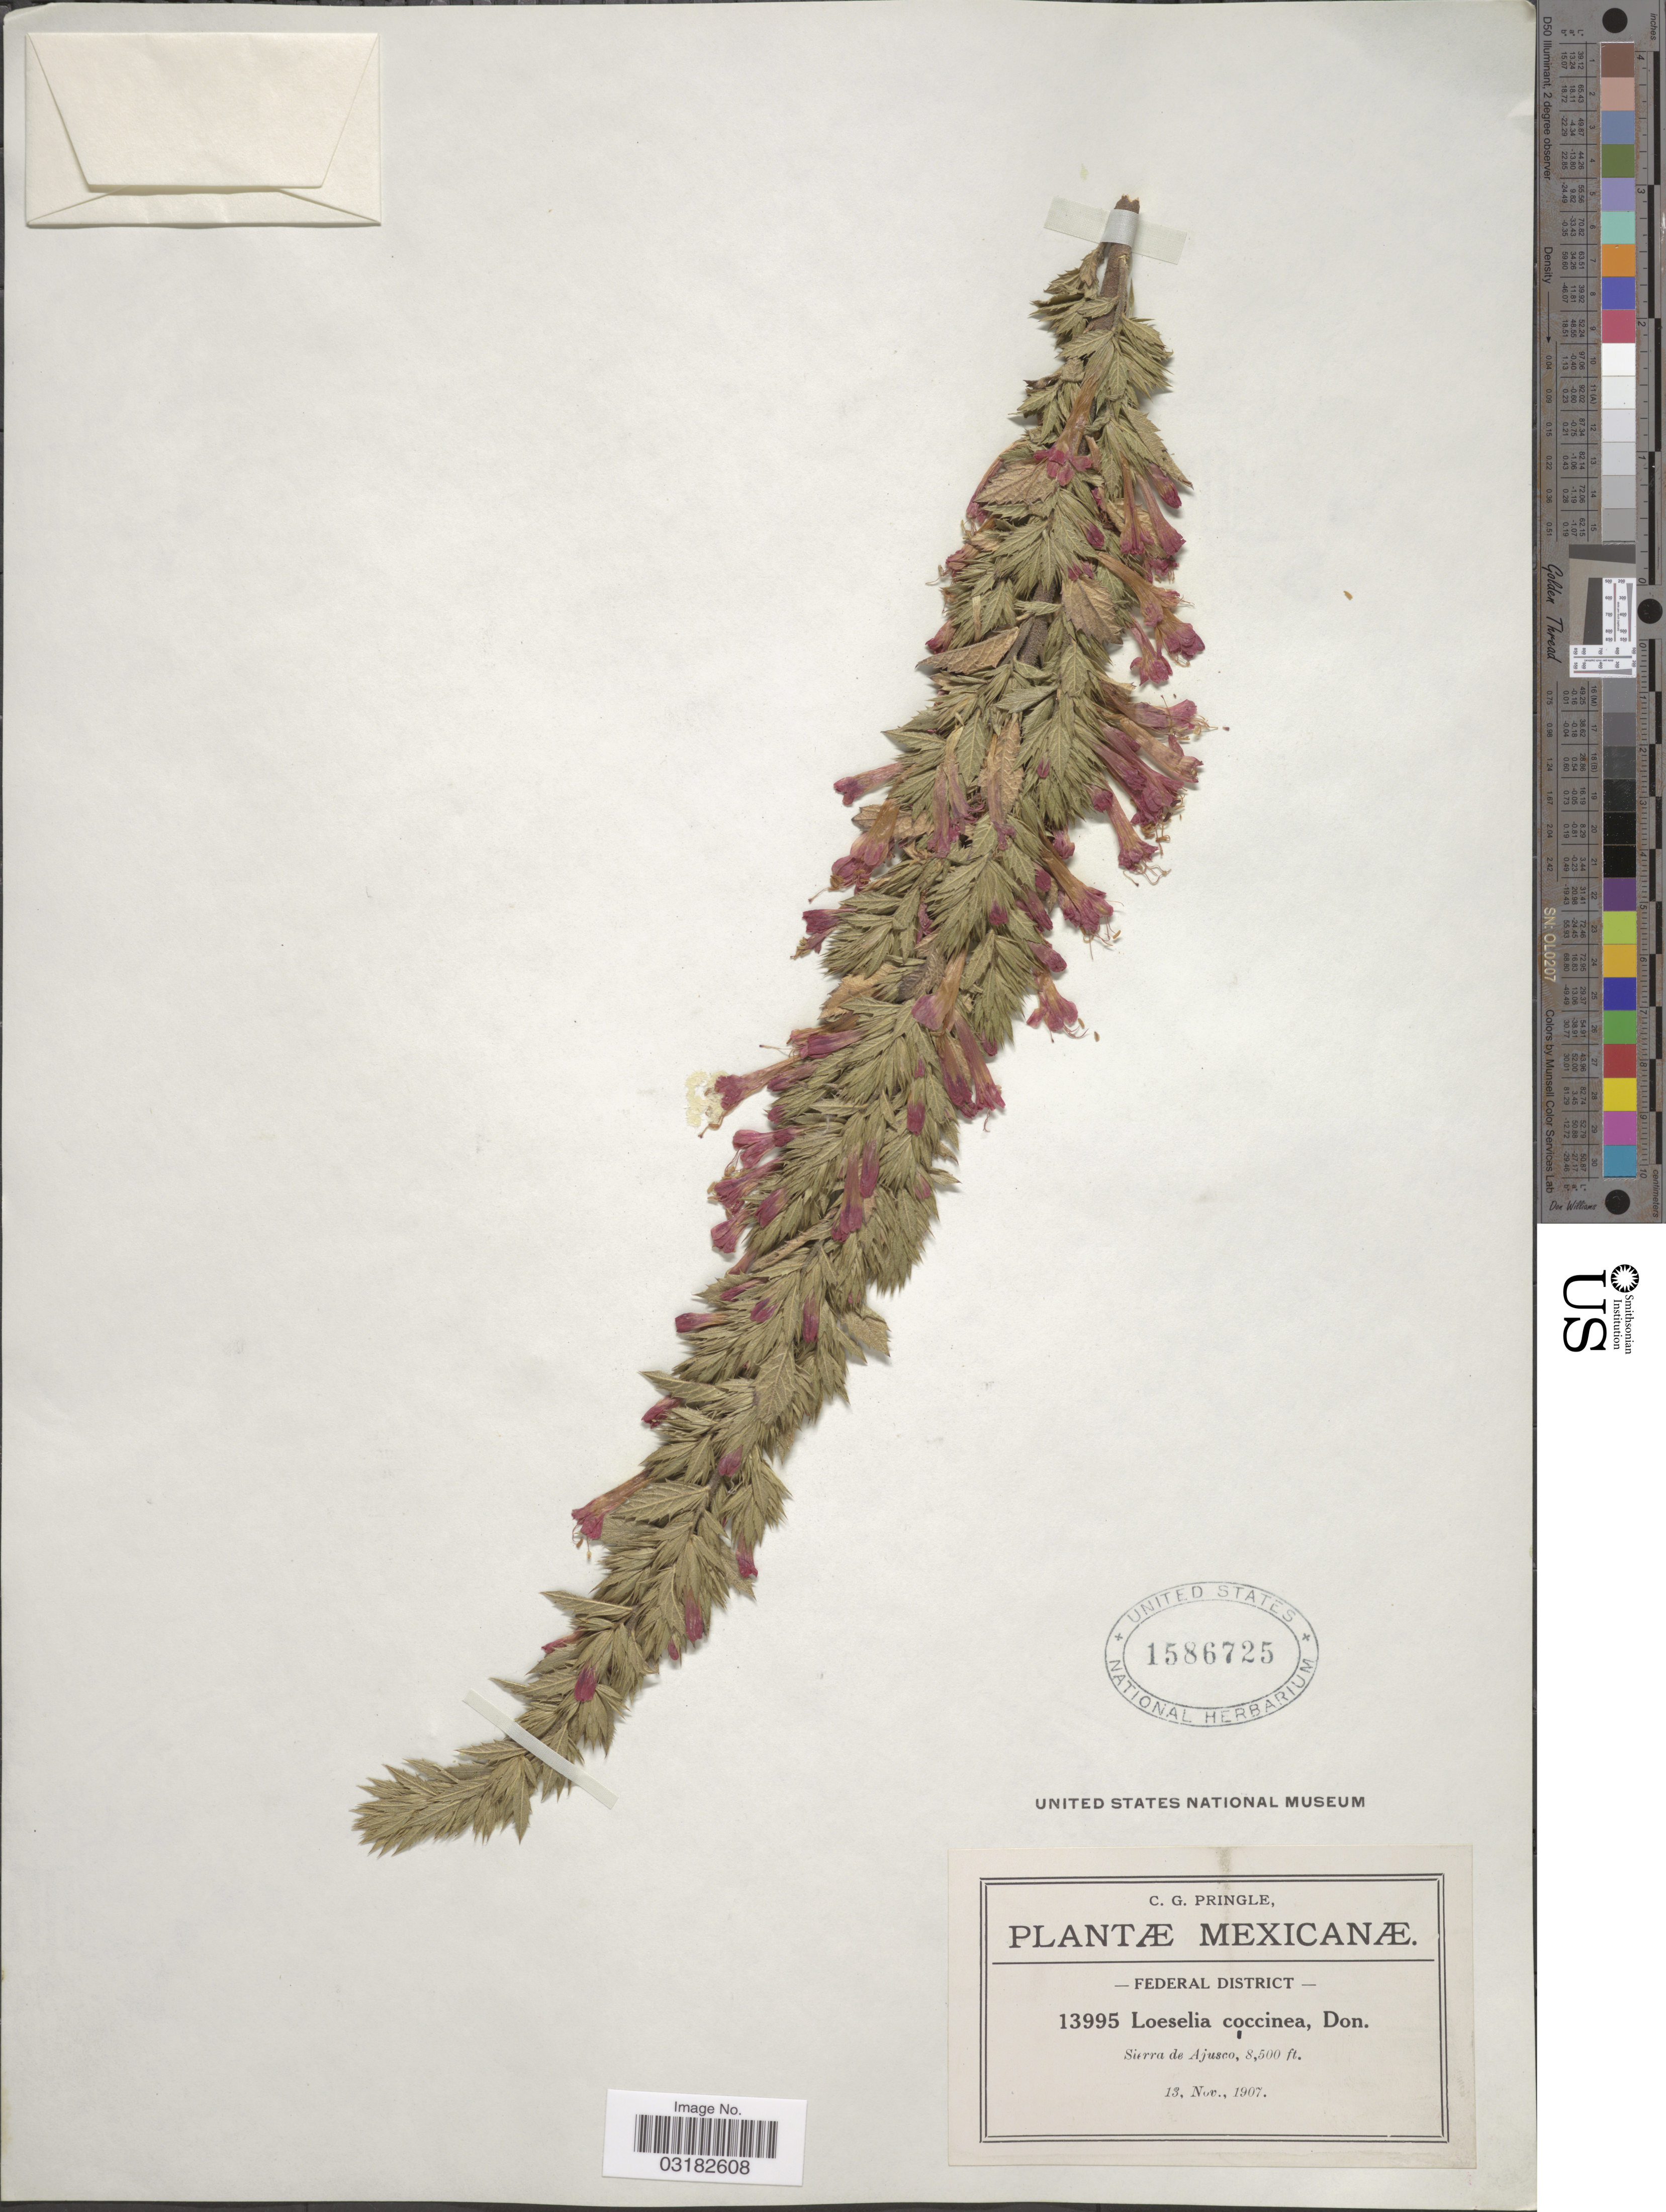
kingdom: Plantae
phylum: Tracheophyta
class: Magnoliopsida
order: Ericales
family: Polemoniaceae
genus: Loeselia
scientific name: Loeselia mexicana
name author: (Lam.) Brand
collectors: C. G. Pringle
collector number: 13995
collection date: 1907-11-13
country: Mexico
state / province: Distrito Federal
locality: Sierra de Ajusco.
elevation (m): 2591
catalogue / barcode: US 1586725